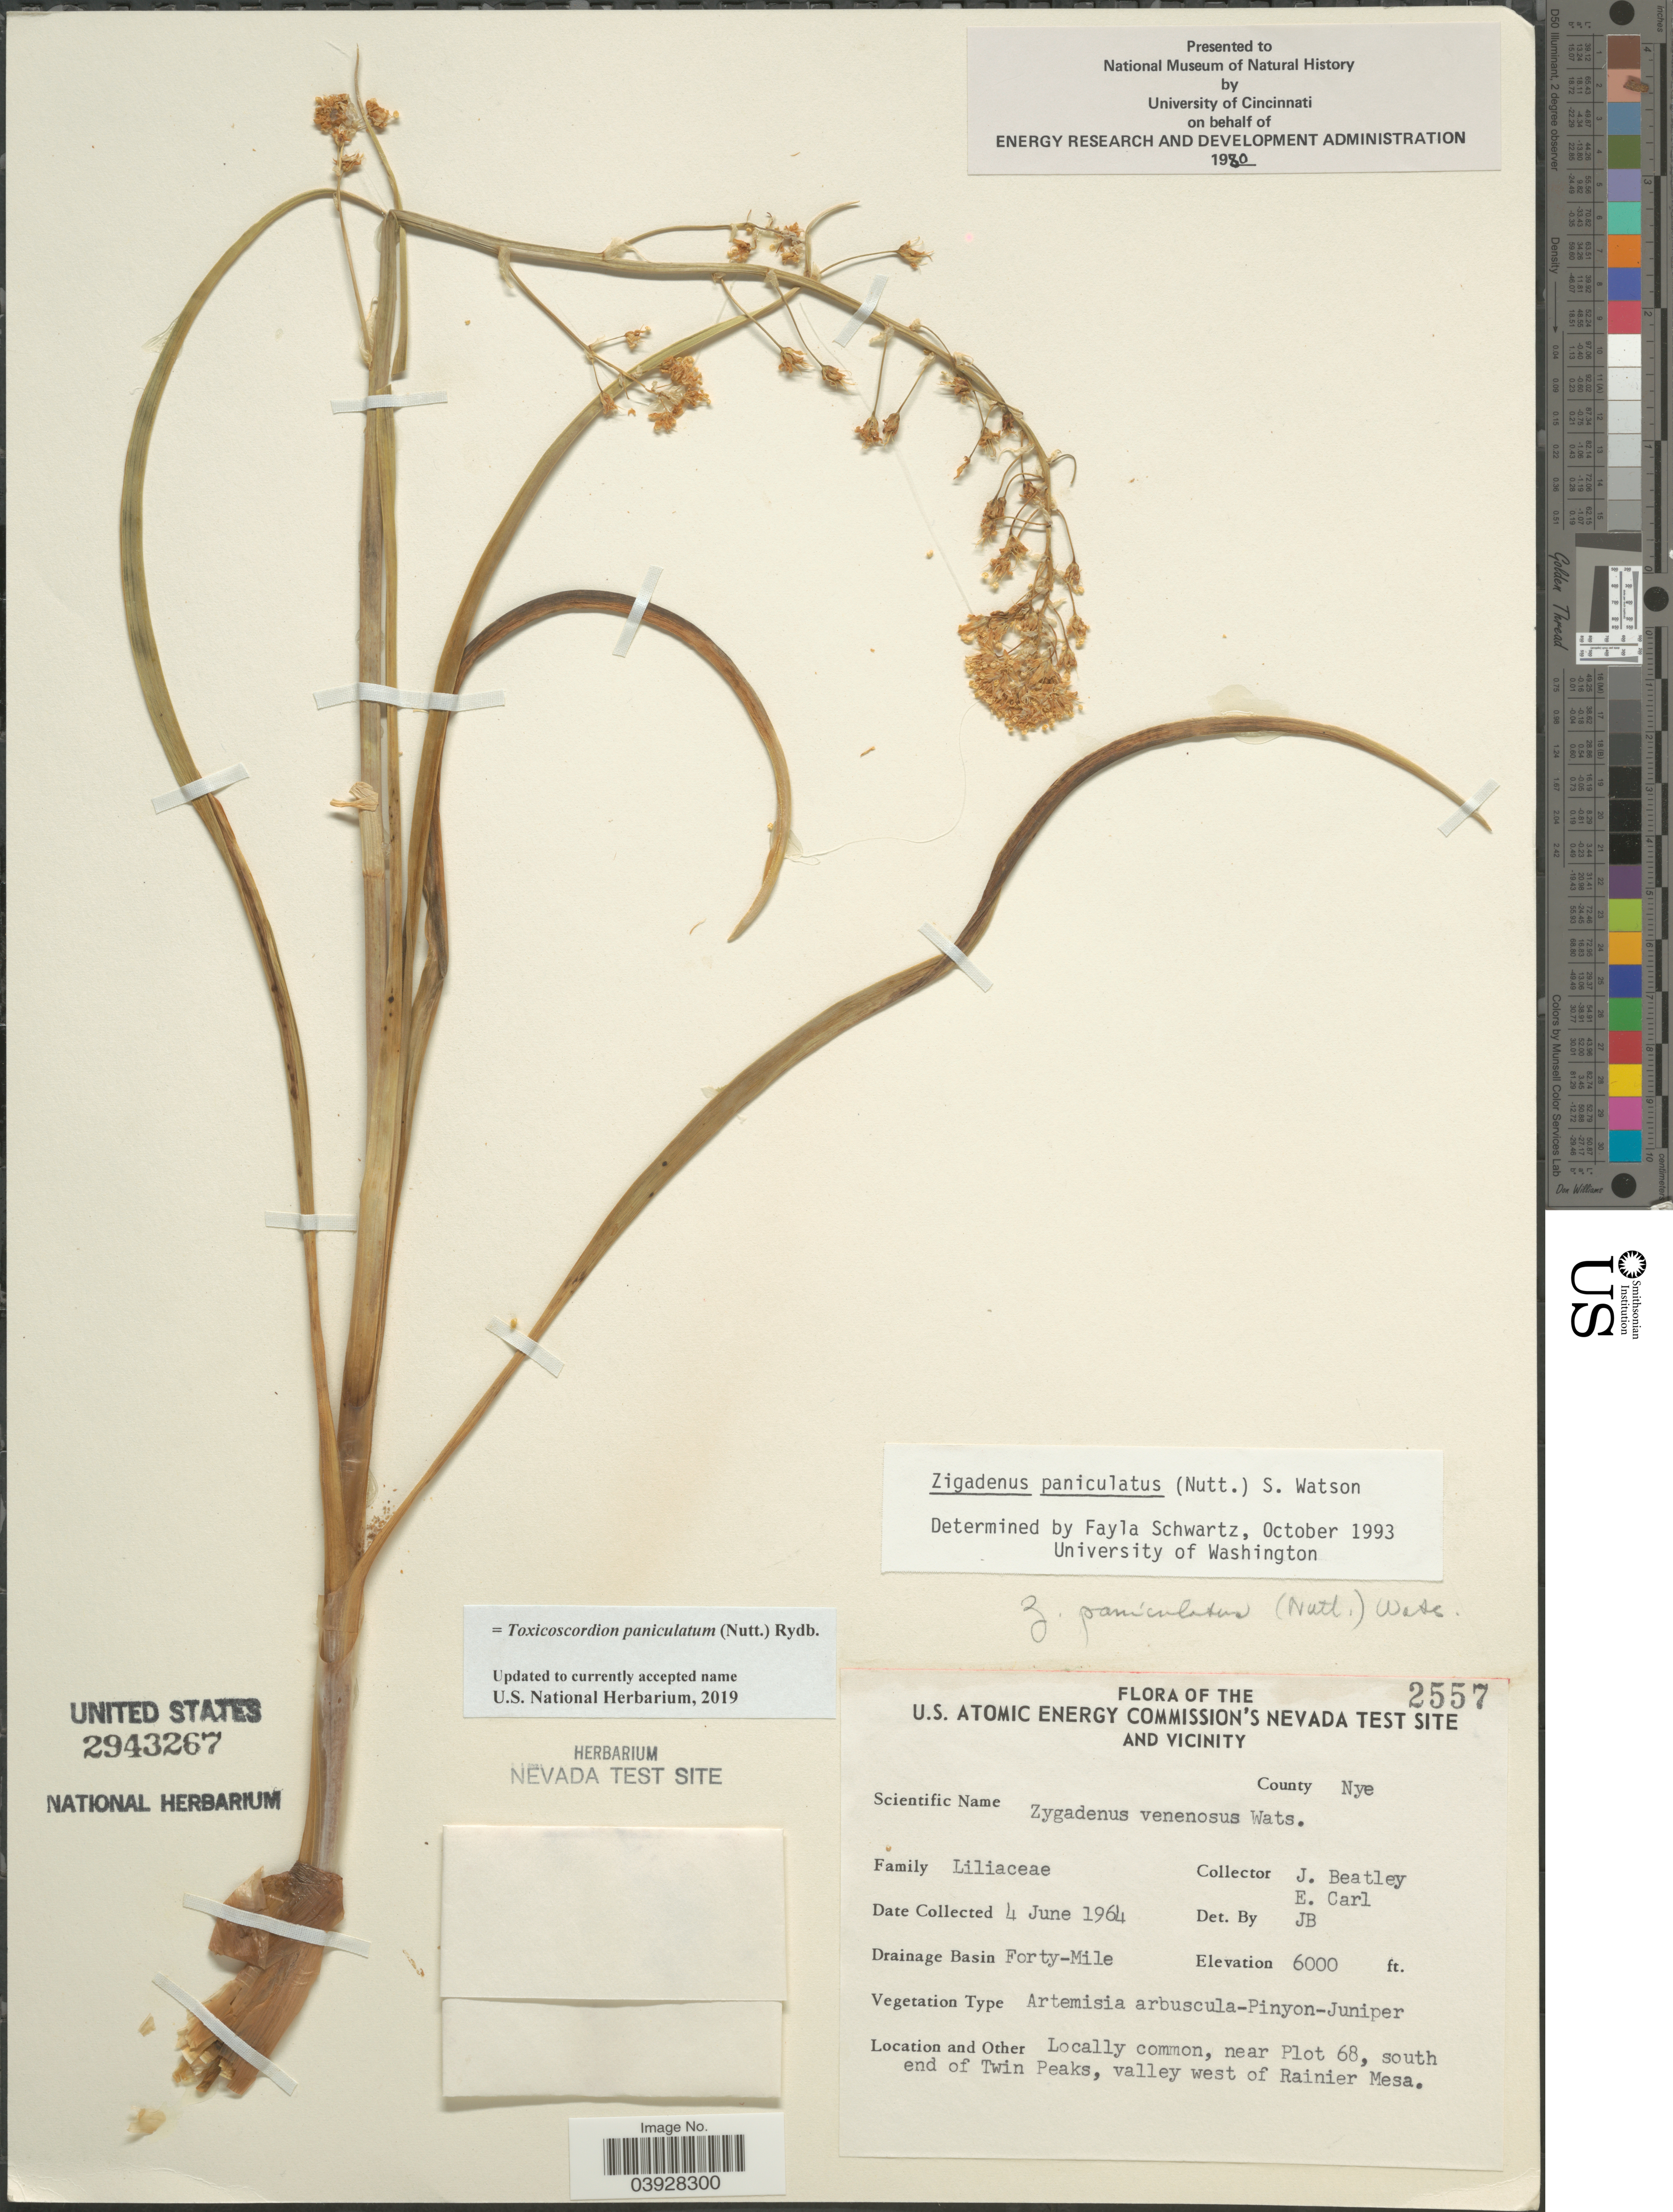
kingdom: Plantae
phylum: Tracheophyta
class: Liliopsida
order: Liliales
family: Melanthiaceae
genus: Toxicoscordion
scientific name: Toxicoscordion paniculatum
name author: (Nutt.) Rydb.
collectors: J. C. Beatley & E. Carl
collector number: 2557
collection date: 1964-06-04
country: United States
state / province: Nevada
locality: U.S. Atomic Energy Commission's Nevada Test Site and Vicinity. County Nye, Drainage Basin Forty-Mile. Near Plot 68, south end of Twin Peaks, valley west of Rainier Mesa.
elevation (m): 1829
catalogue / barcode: US 2943267